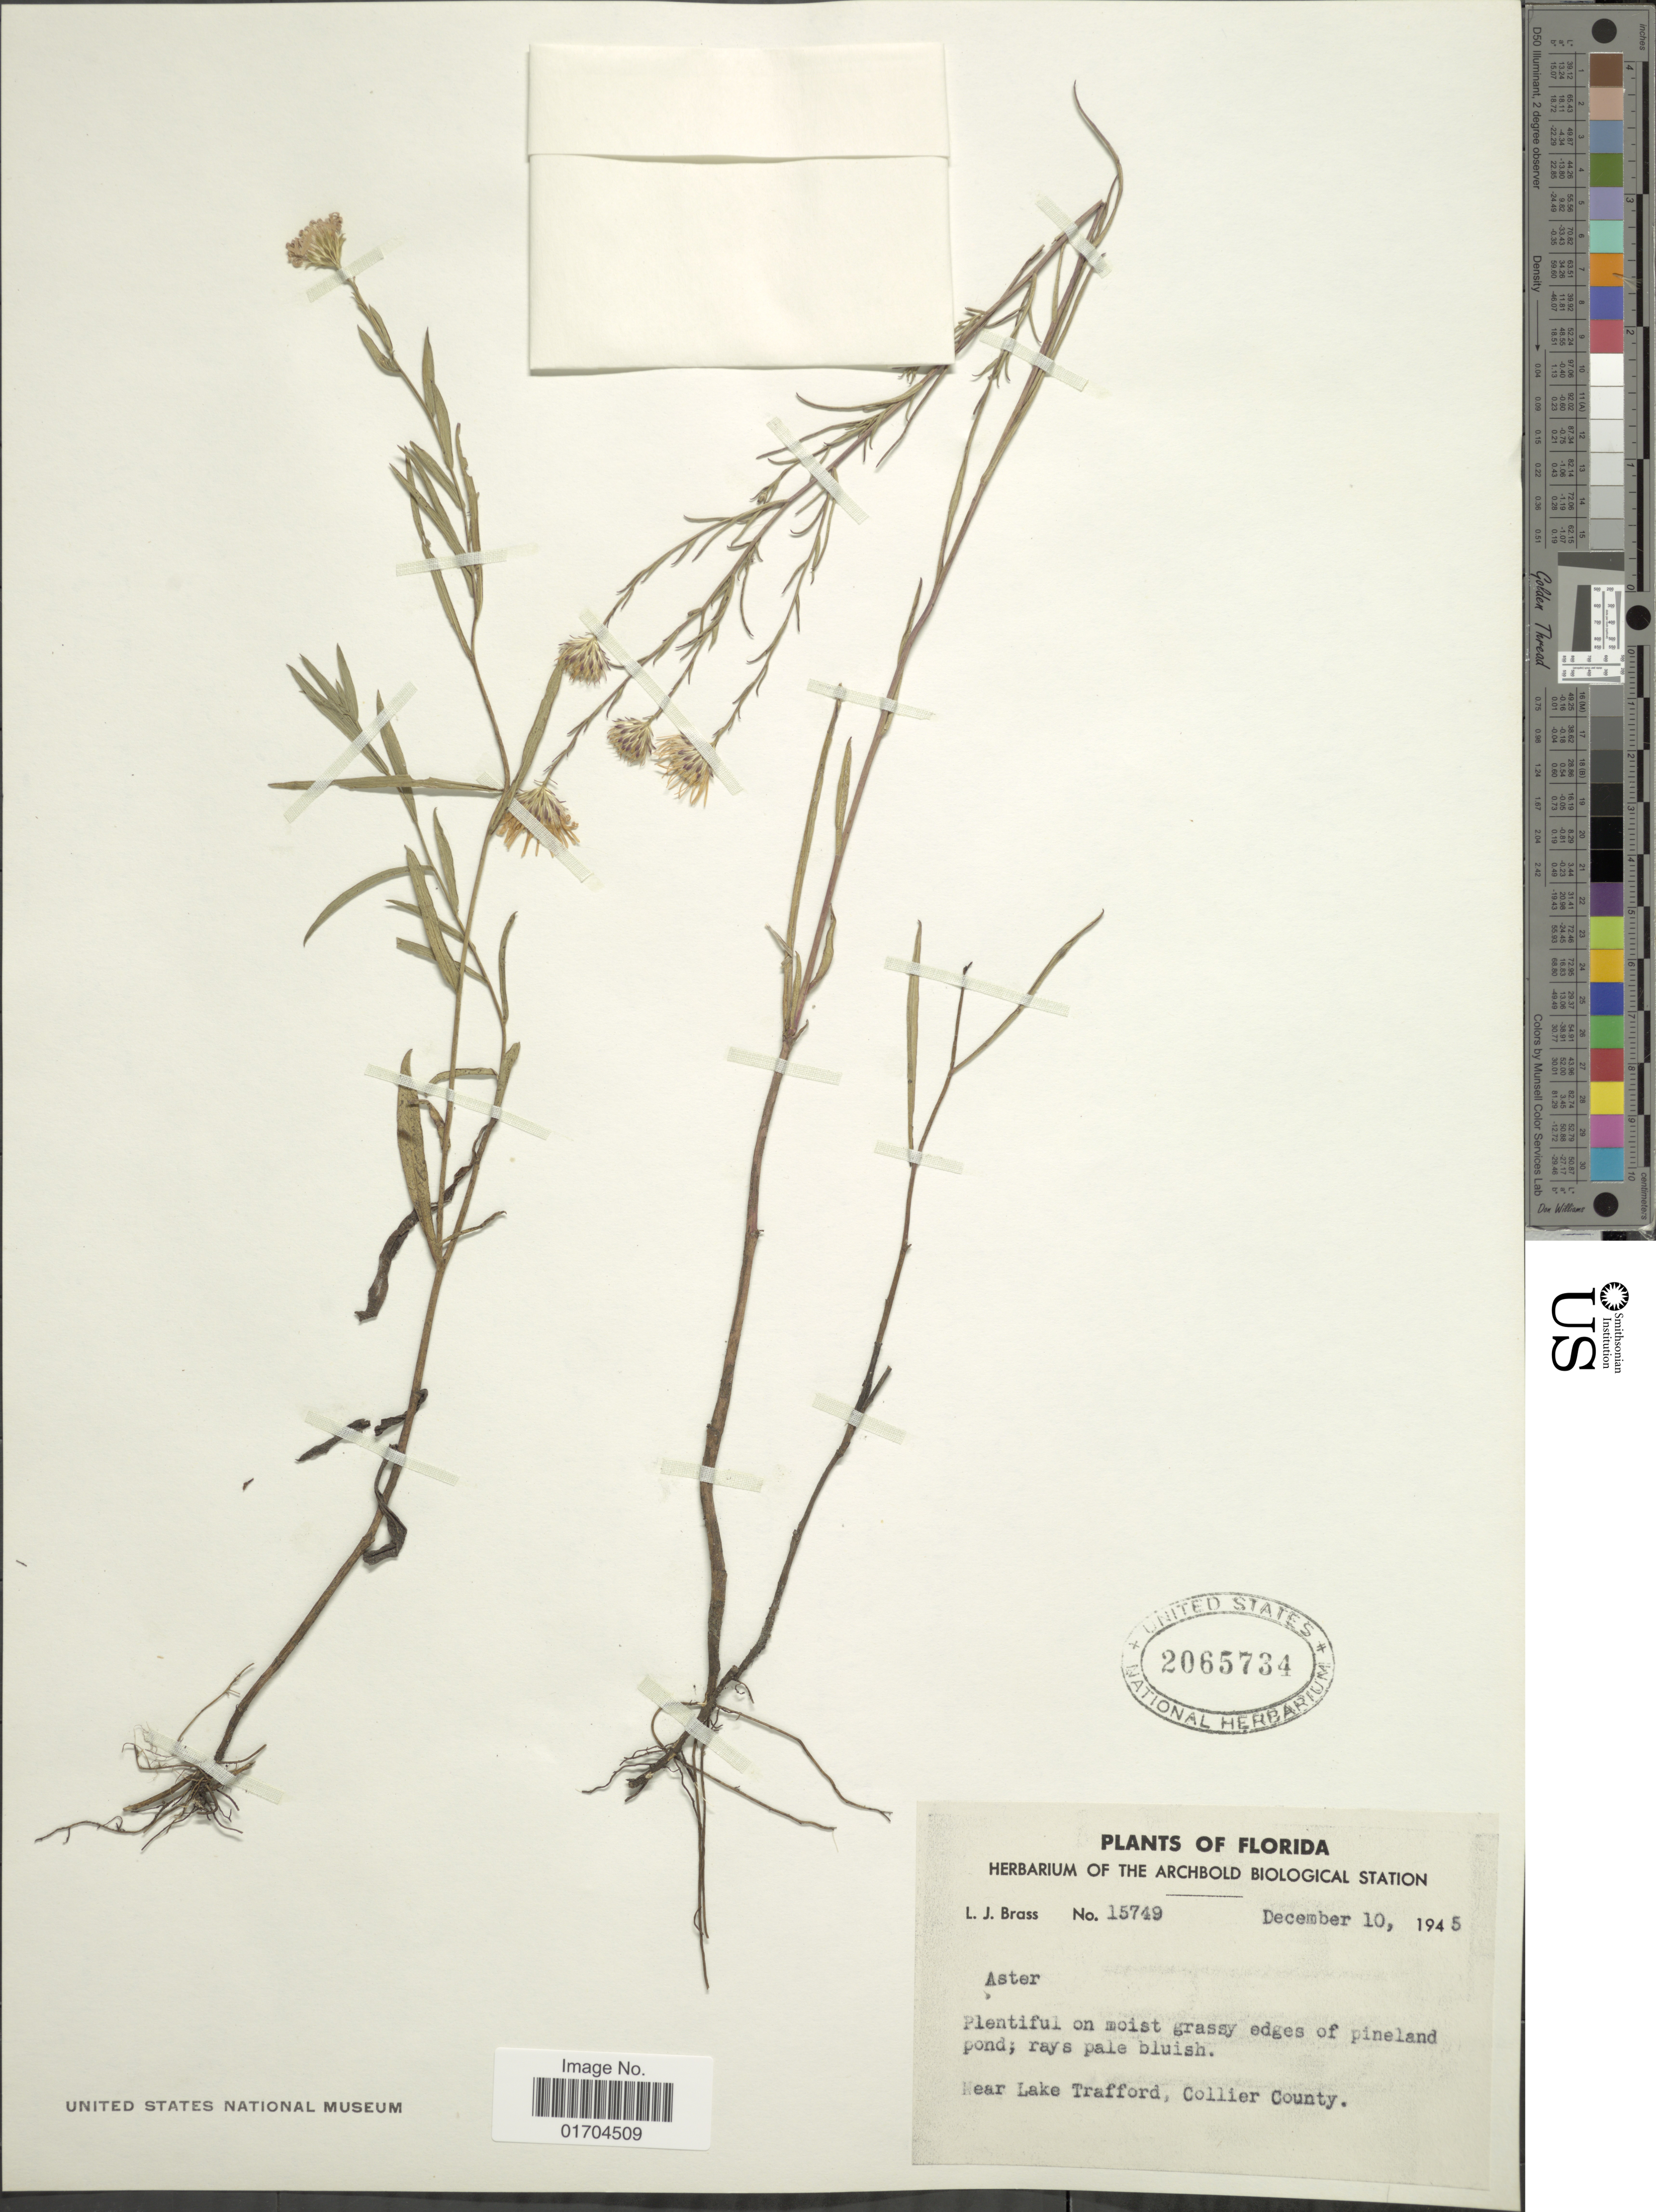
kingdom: Plantae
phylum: Tracheophyta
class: Magnoliopsida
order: Asterales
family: Asteraceae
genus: Symphyotrichum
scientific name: Symphyotrichum sp.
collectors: L. J. Brass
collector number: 15749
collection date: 1945-12-10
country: United States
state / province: Florida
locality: Near Lake Trafford, Collier County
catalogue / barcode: US 2065734